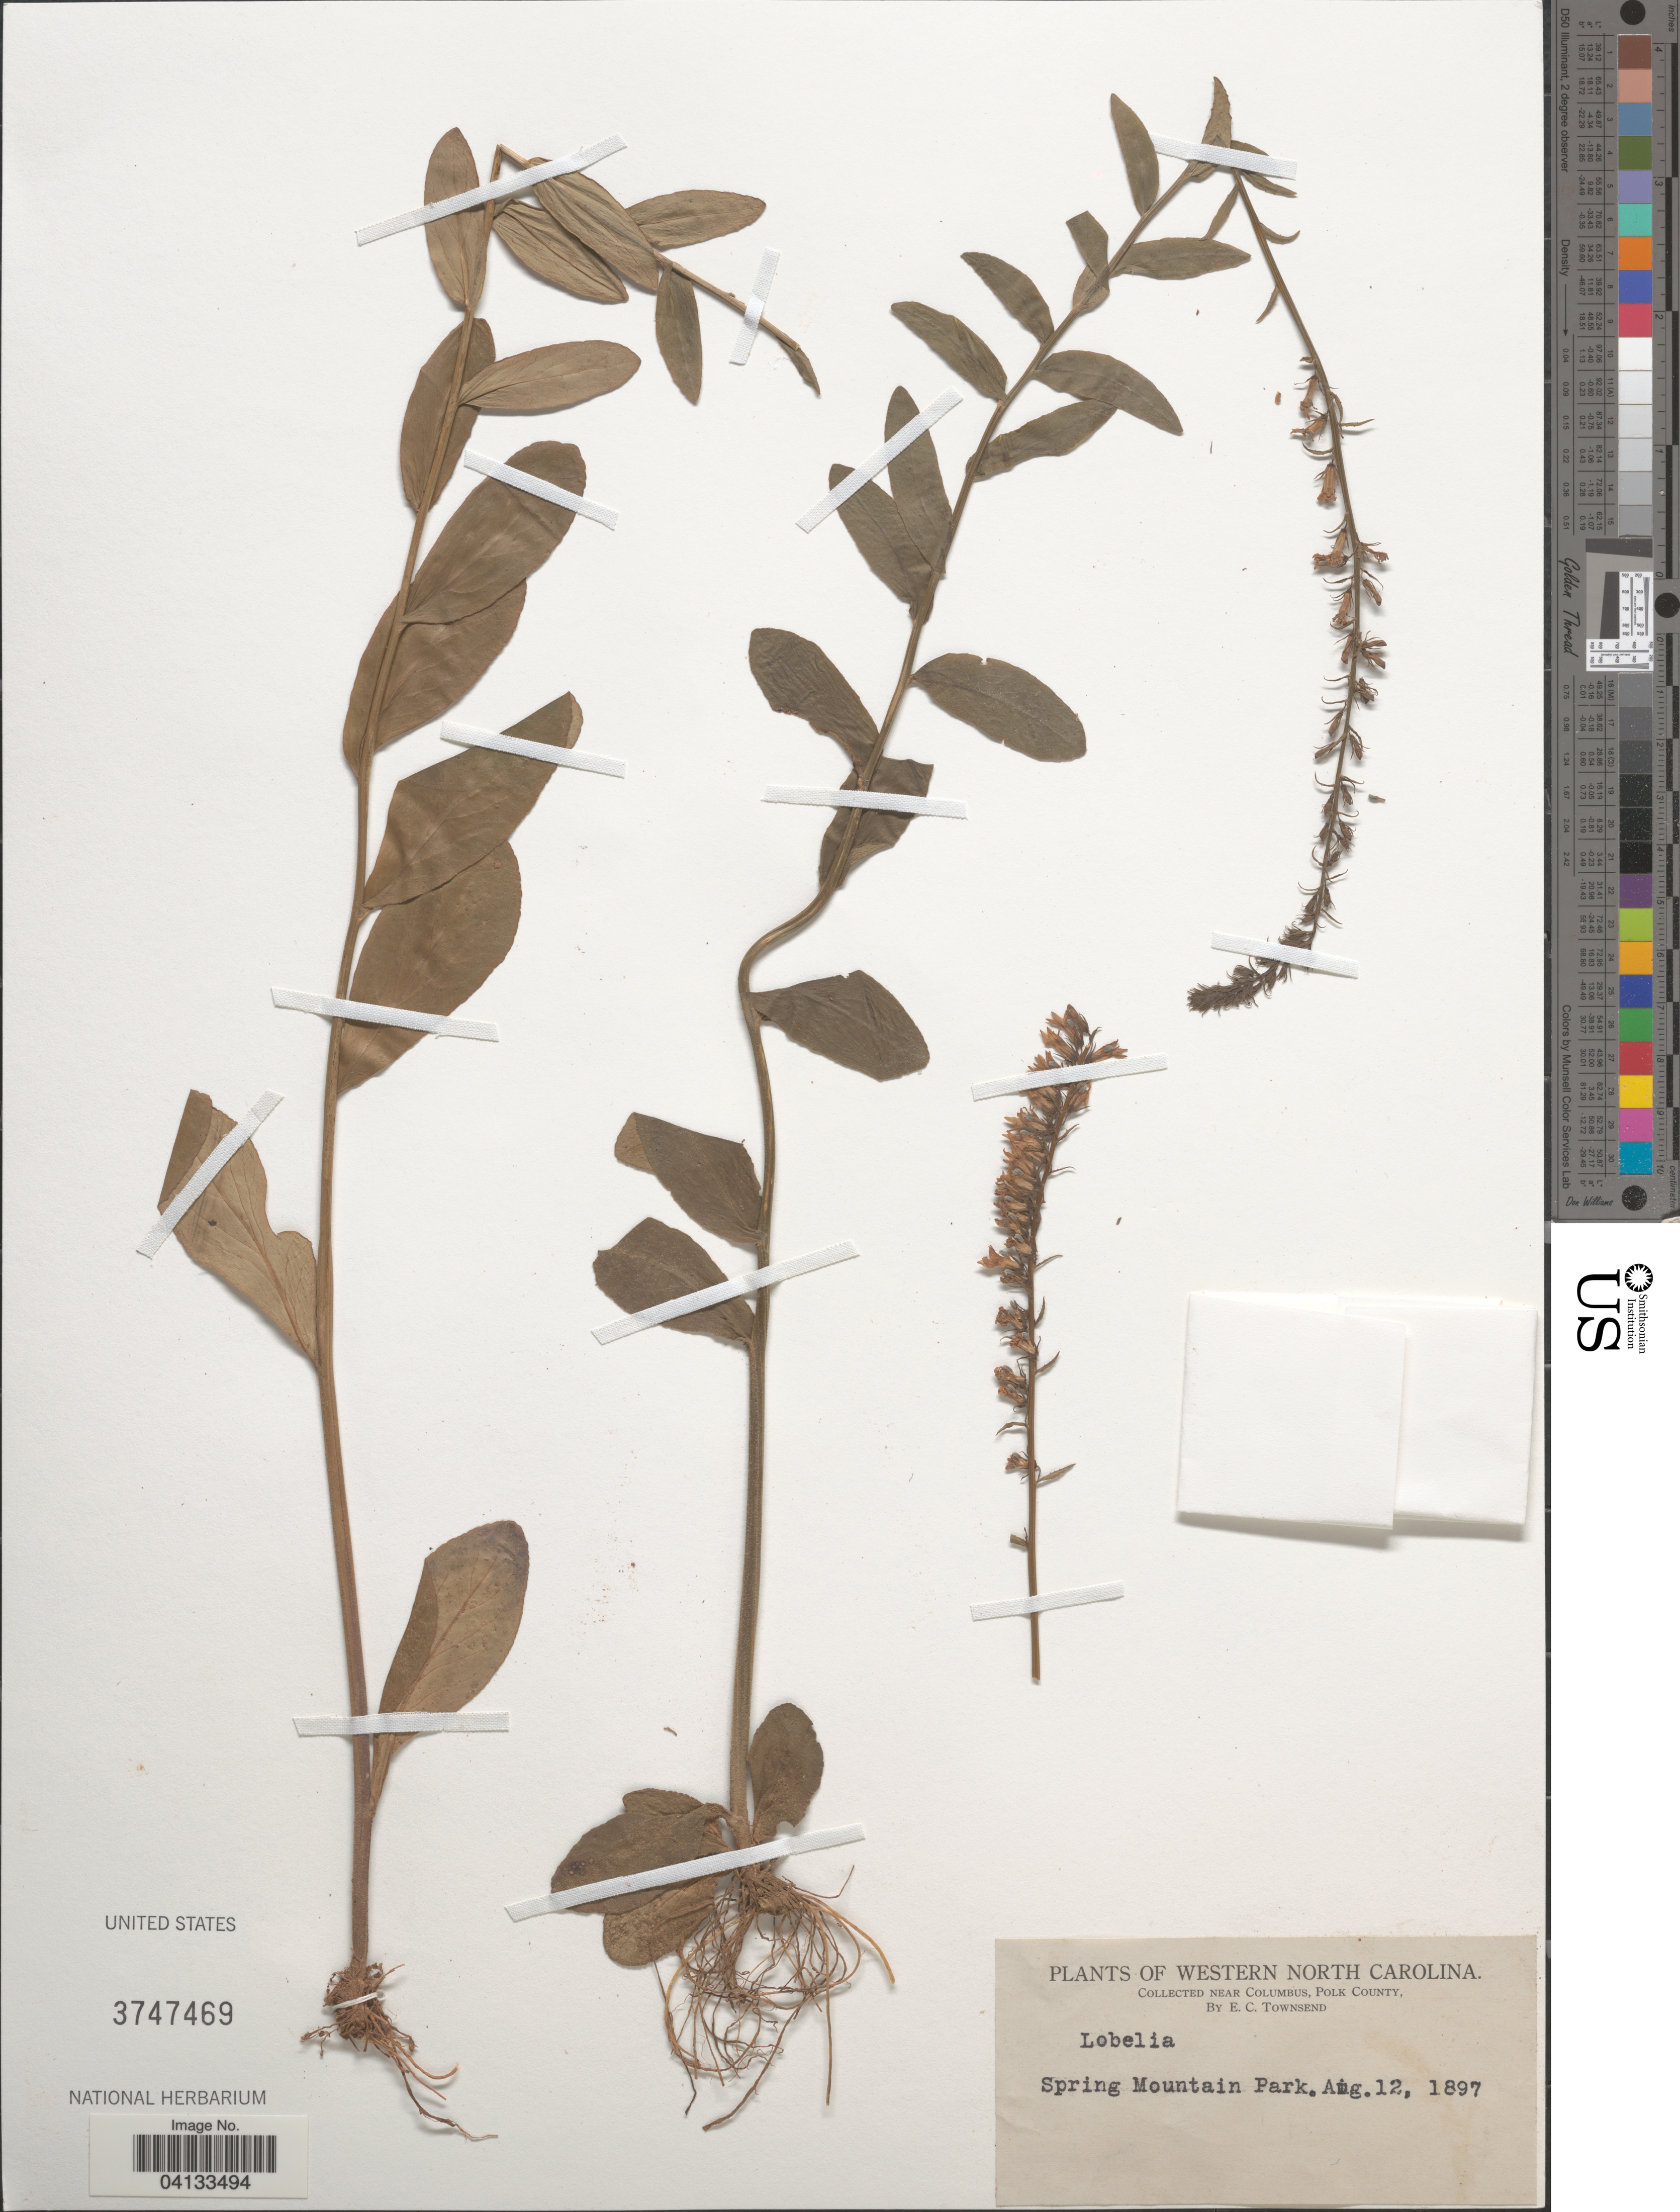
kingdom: Plantae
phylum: Tracheophyta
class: Magnoliopsida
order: Asterales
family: Campanulaceae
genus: Lobelia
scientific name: Lobelia sp.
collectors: E. C. Townsend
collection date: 1897-08-12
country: United States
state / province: North Carolina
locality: Western North Carolina. Near Columbus, Polk County. Spring Mountain Park.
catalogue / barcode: US 3747469